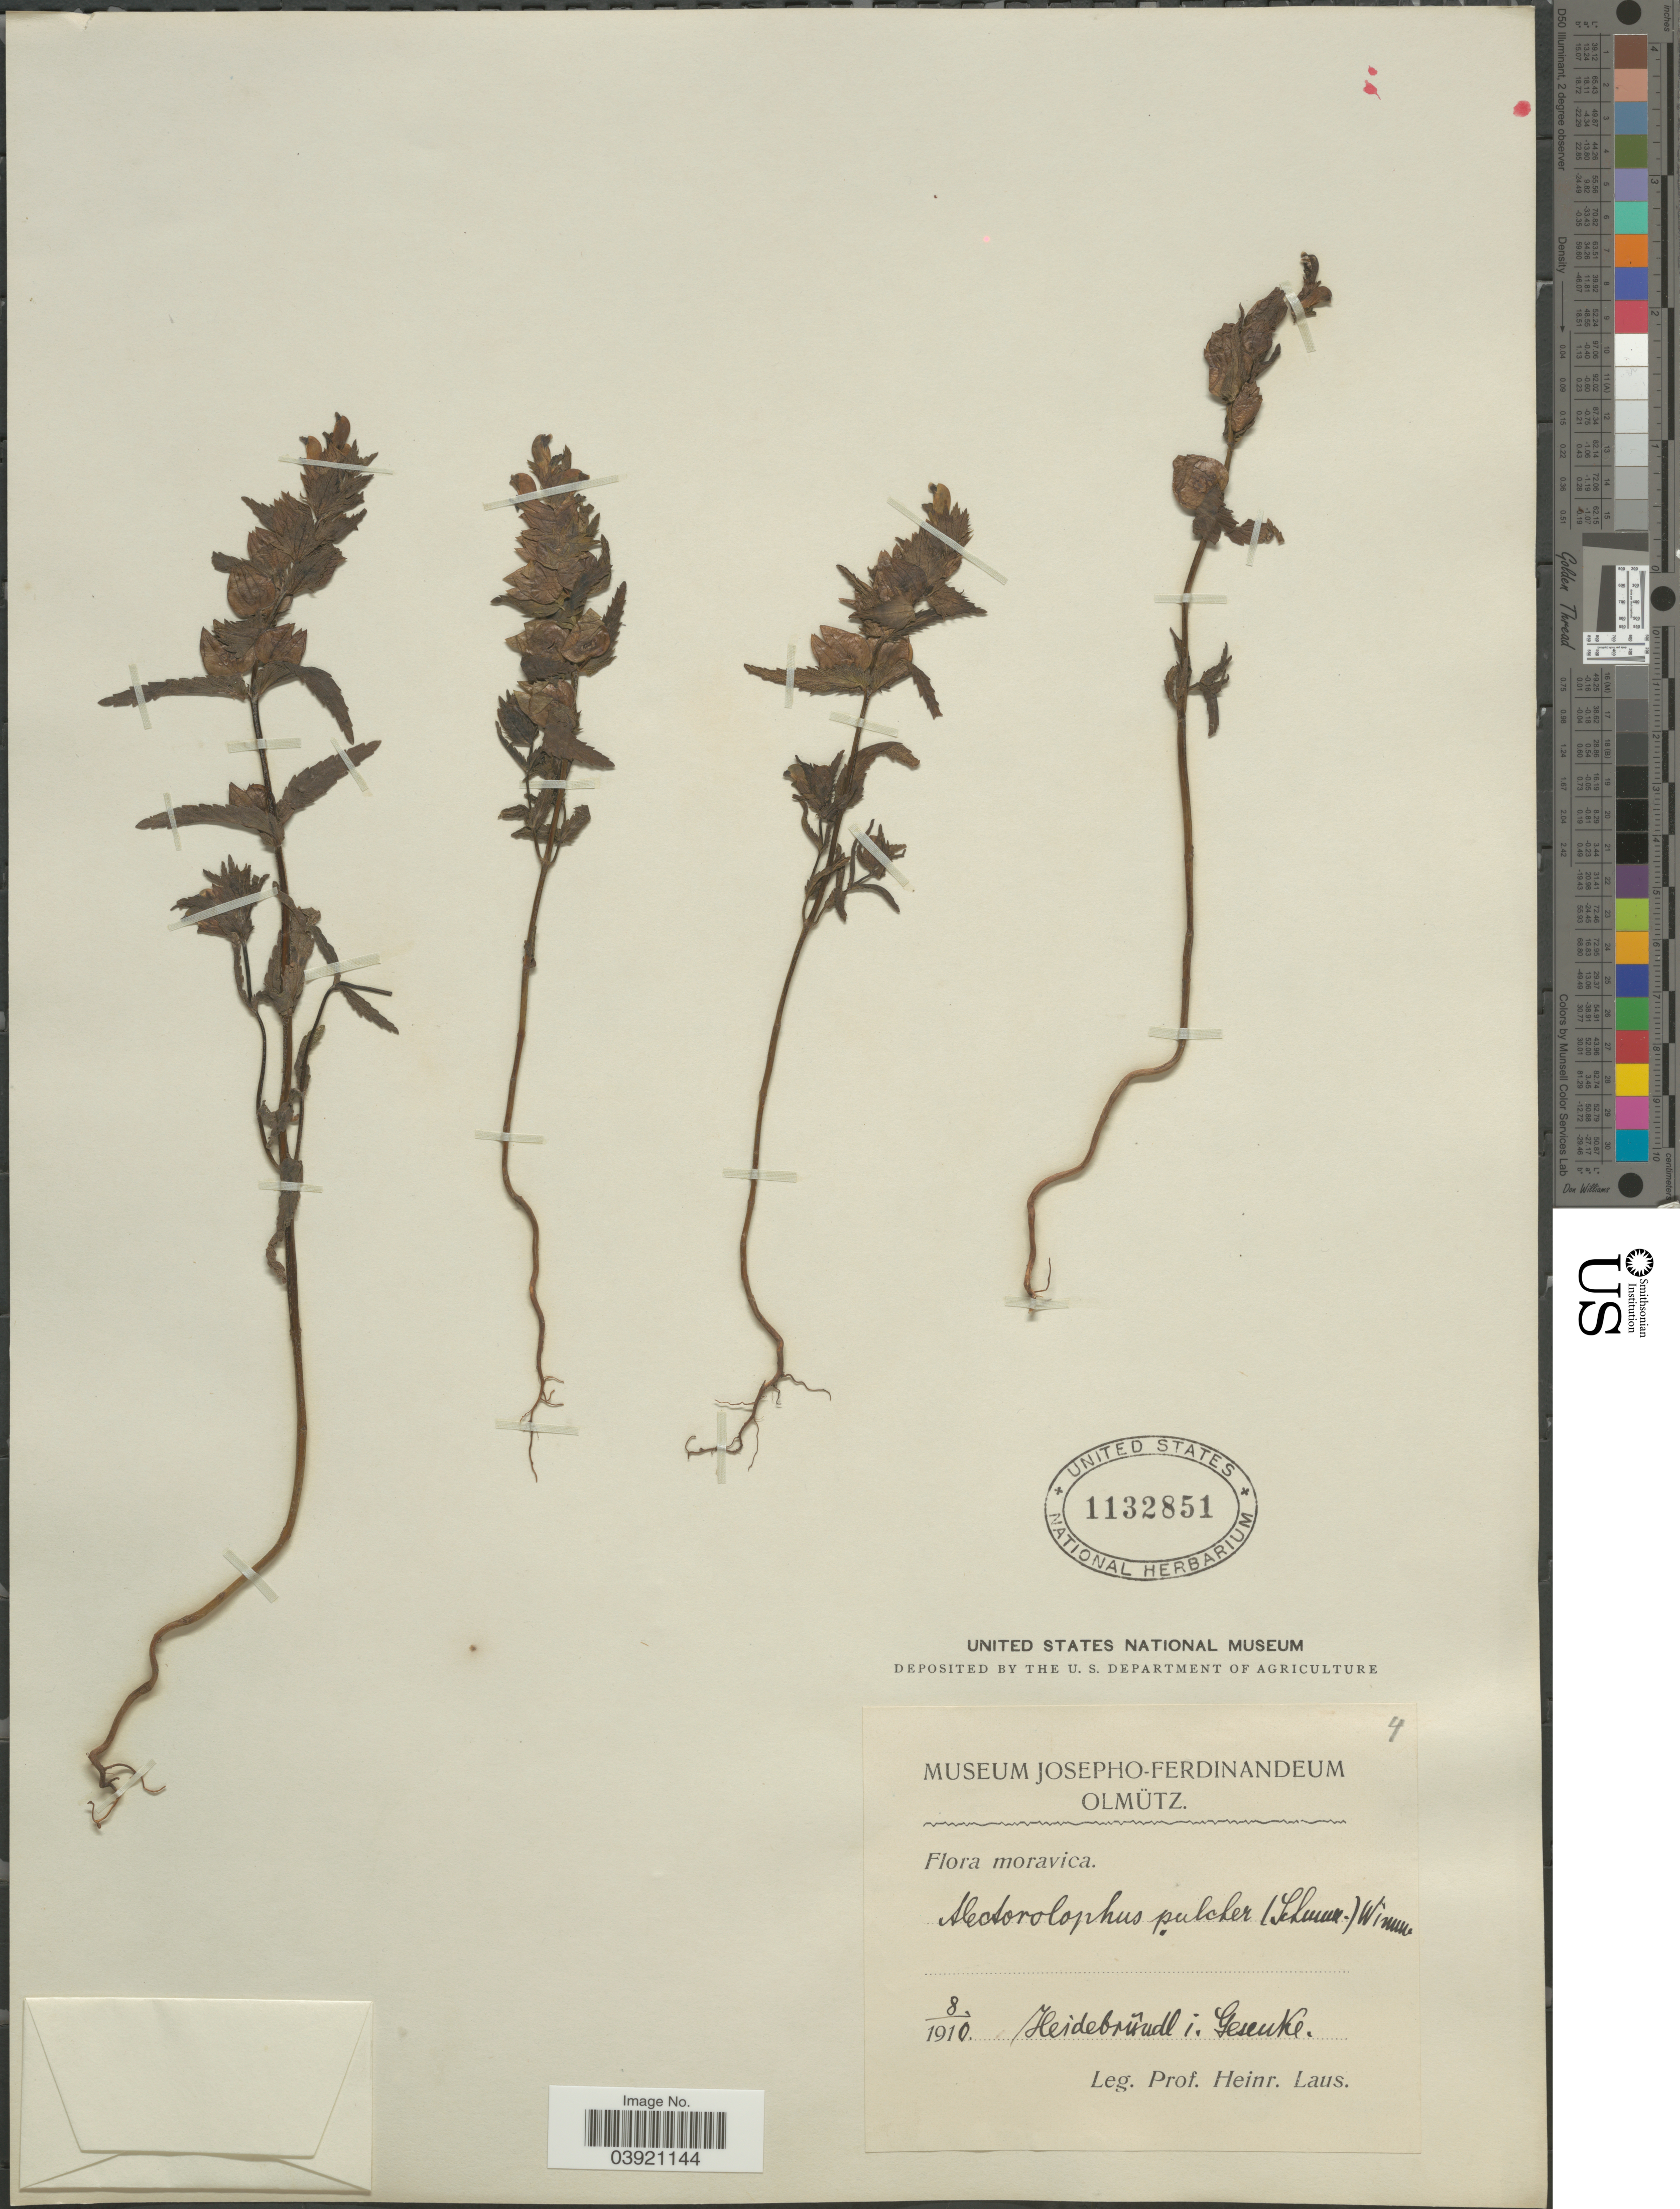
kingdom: Plantae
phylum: Tracheophyta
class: Magnoliopsida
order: Lamiales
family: Orobanchaceae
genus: Rhinanthus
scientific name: Rhinanthus pulcher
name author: Gunther & Schummel ex Opiz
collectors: H. Laus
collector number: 4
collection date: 1910-08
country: Czechia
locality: Moravica. Heidebründl i. Gesenke.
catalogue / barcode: US 1132851